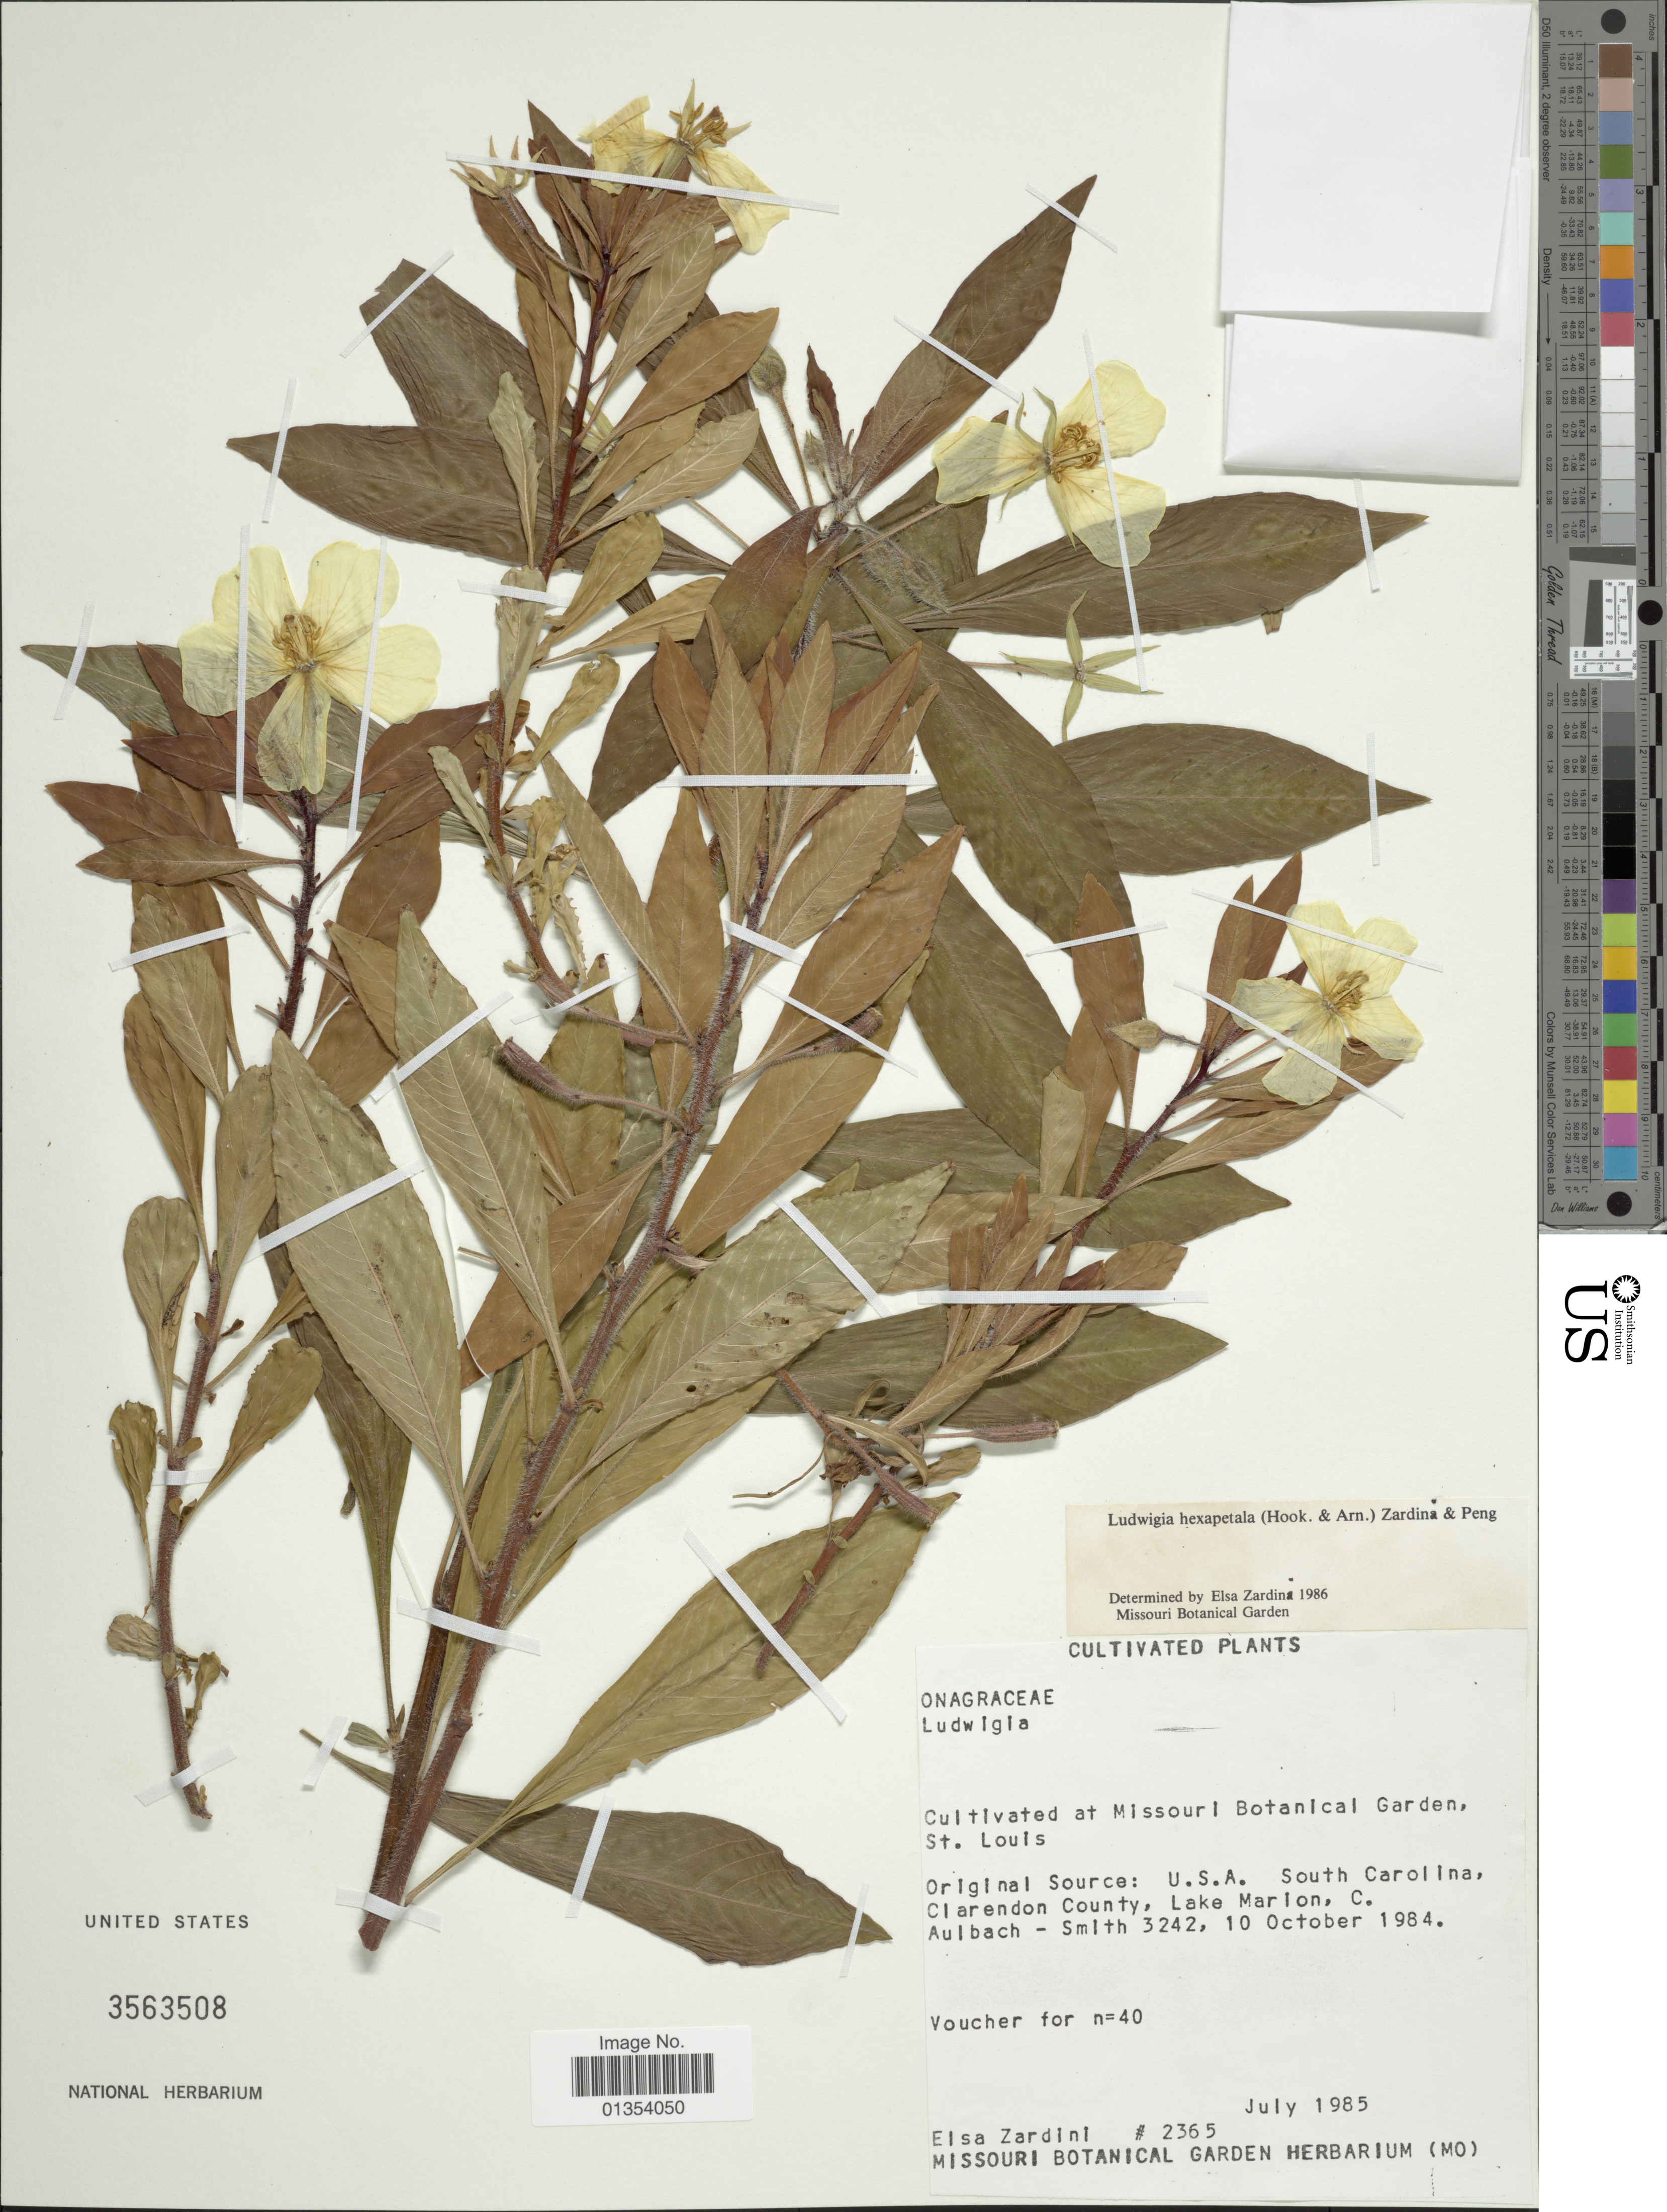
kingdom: Plantae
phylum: Tracheophyta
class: Magnoliopsida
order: Myrtales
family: Onagraceae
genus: Ludwigia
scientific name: Ludwigia hexapetala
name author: (Hook. & Arn.) Zardini et al.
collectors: E. M. Zardini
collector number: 2365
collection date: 1985-07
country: United States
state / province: Missouri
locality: At Missouri Botanical Garden, St. Louis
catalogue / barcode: US 3563508